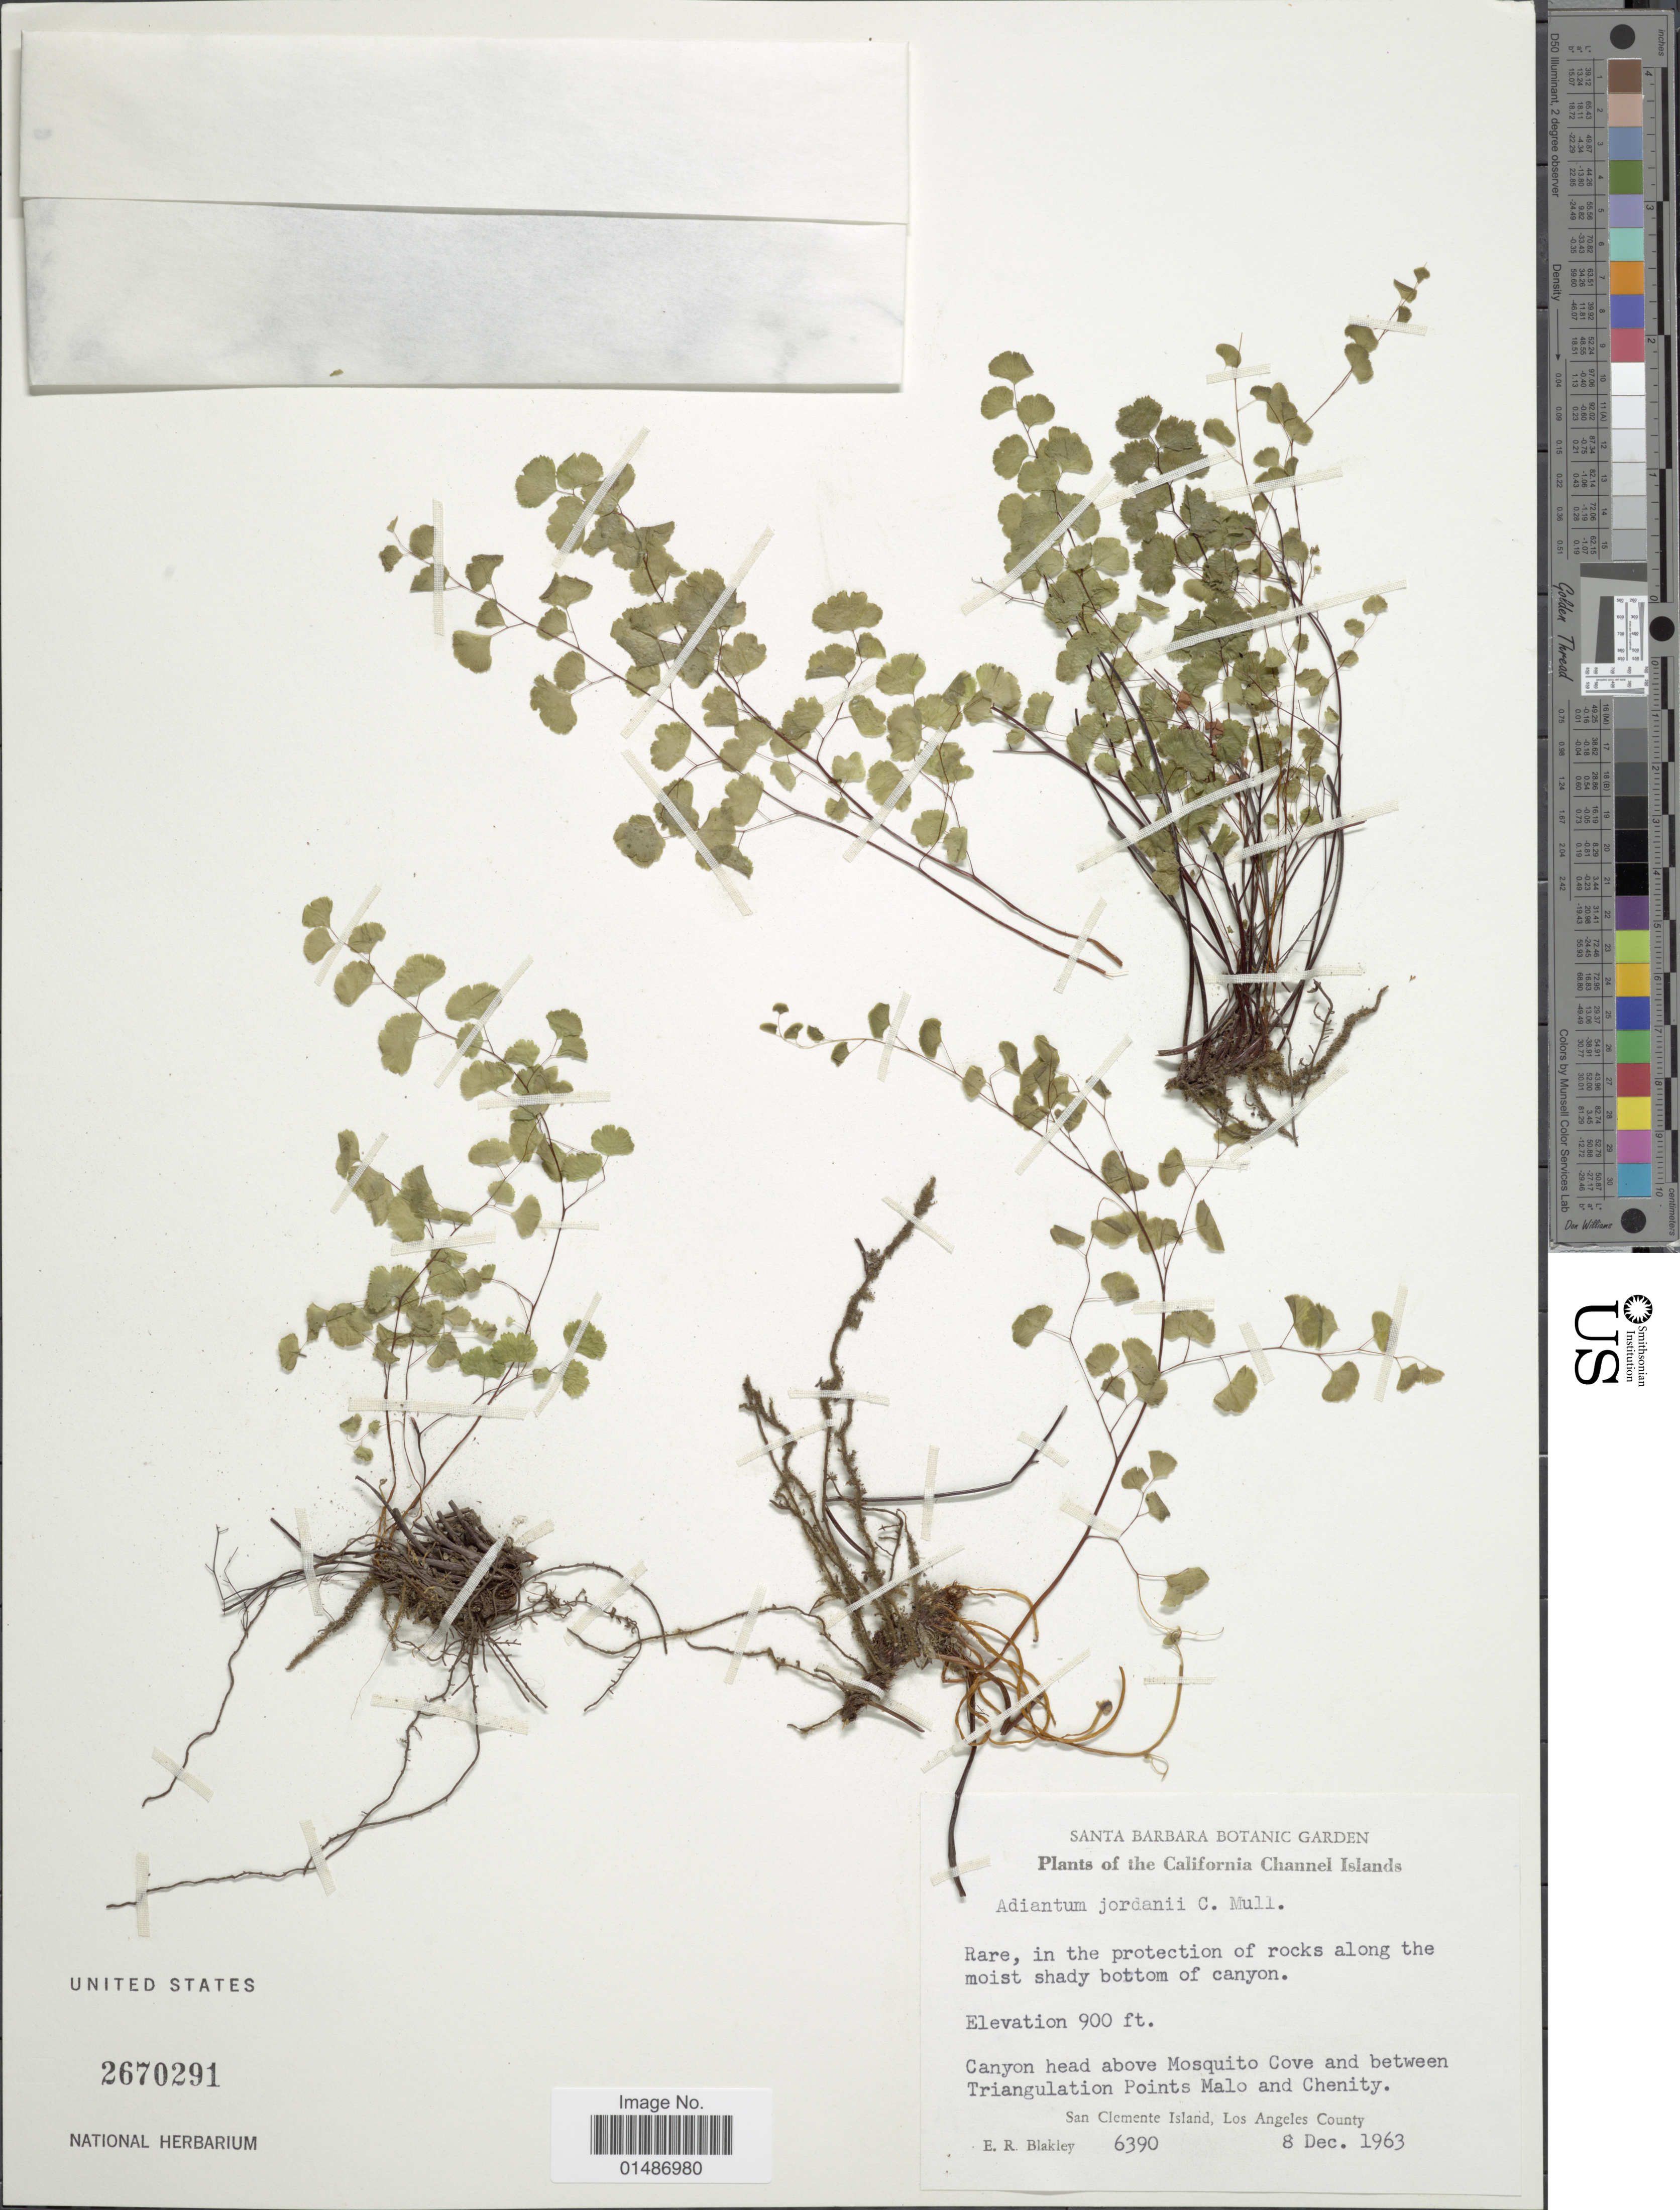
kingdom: Plantae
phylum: Tracheophyta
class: Polypodiopsida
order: Polypodiales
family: Pteridaceae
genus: Adiantum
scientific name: Adiantum jordanii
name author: C.H. Mull.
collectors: E. R. Blakley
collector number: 6390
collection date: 1963-12-08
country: United States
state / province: California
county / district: Los Angeles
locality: California Channel Islands. Canyon head above Mosquito Cove and between Triangulation Points Malo and Chenity. San Clemente Island, Los Angeles County.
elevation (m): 274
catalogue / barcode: US 2670291